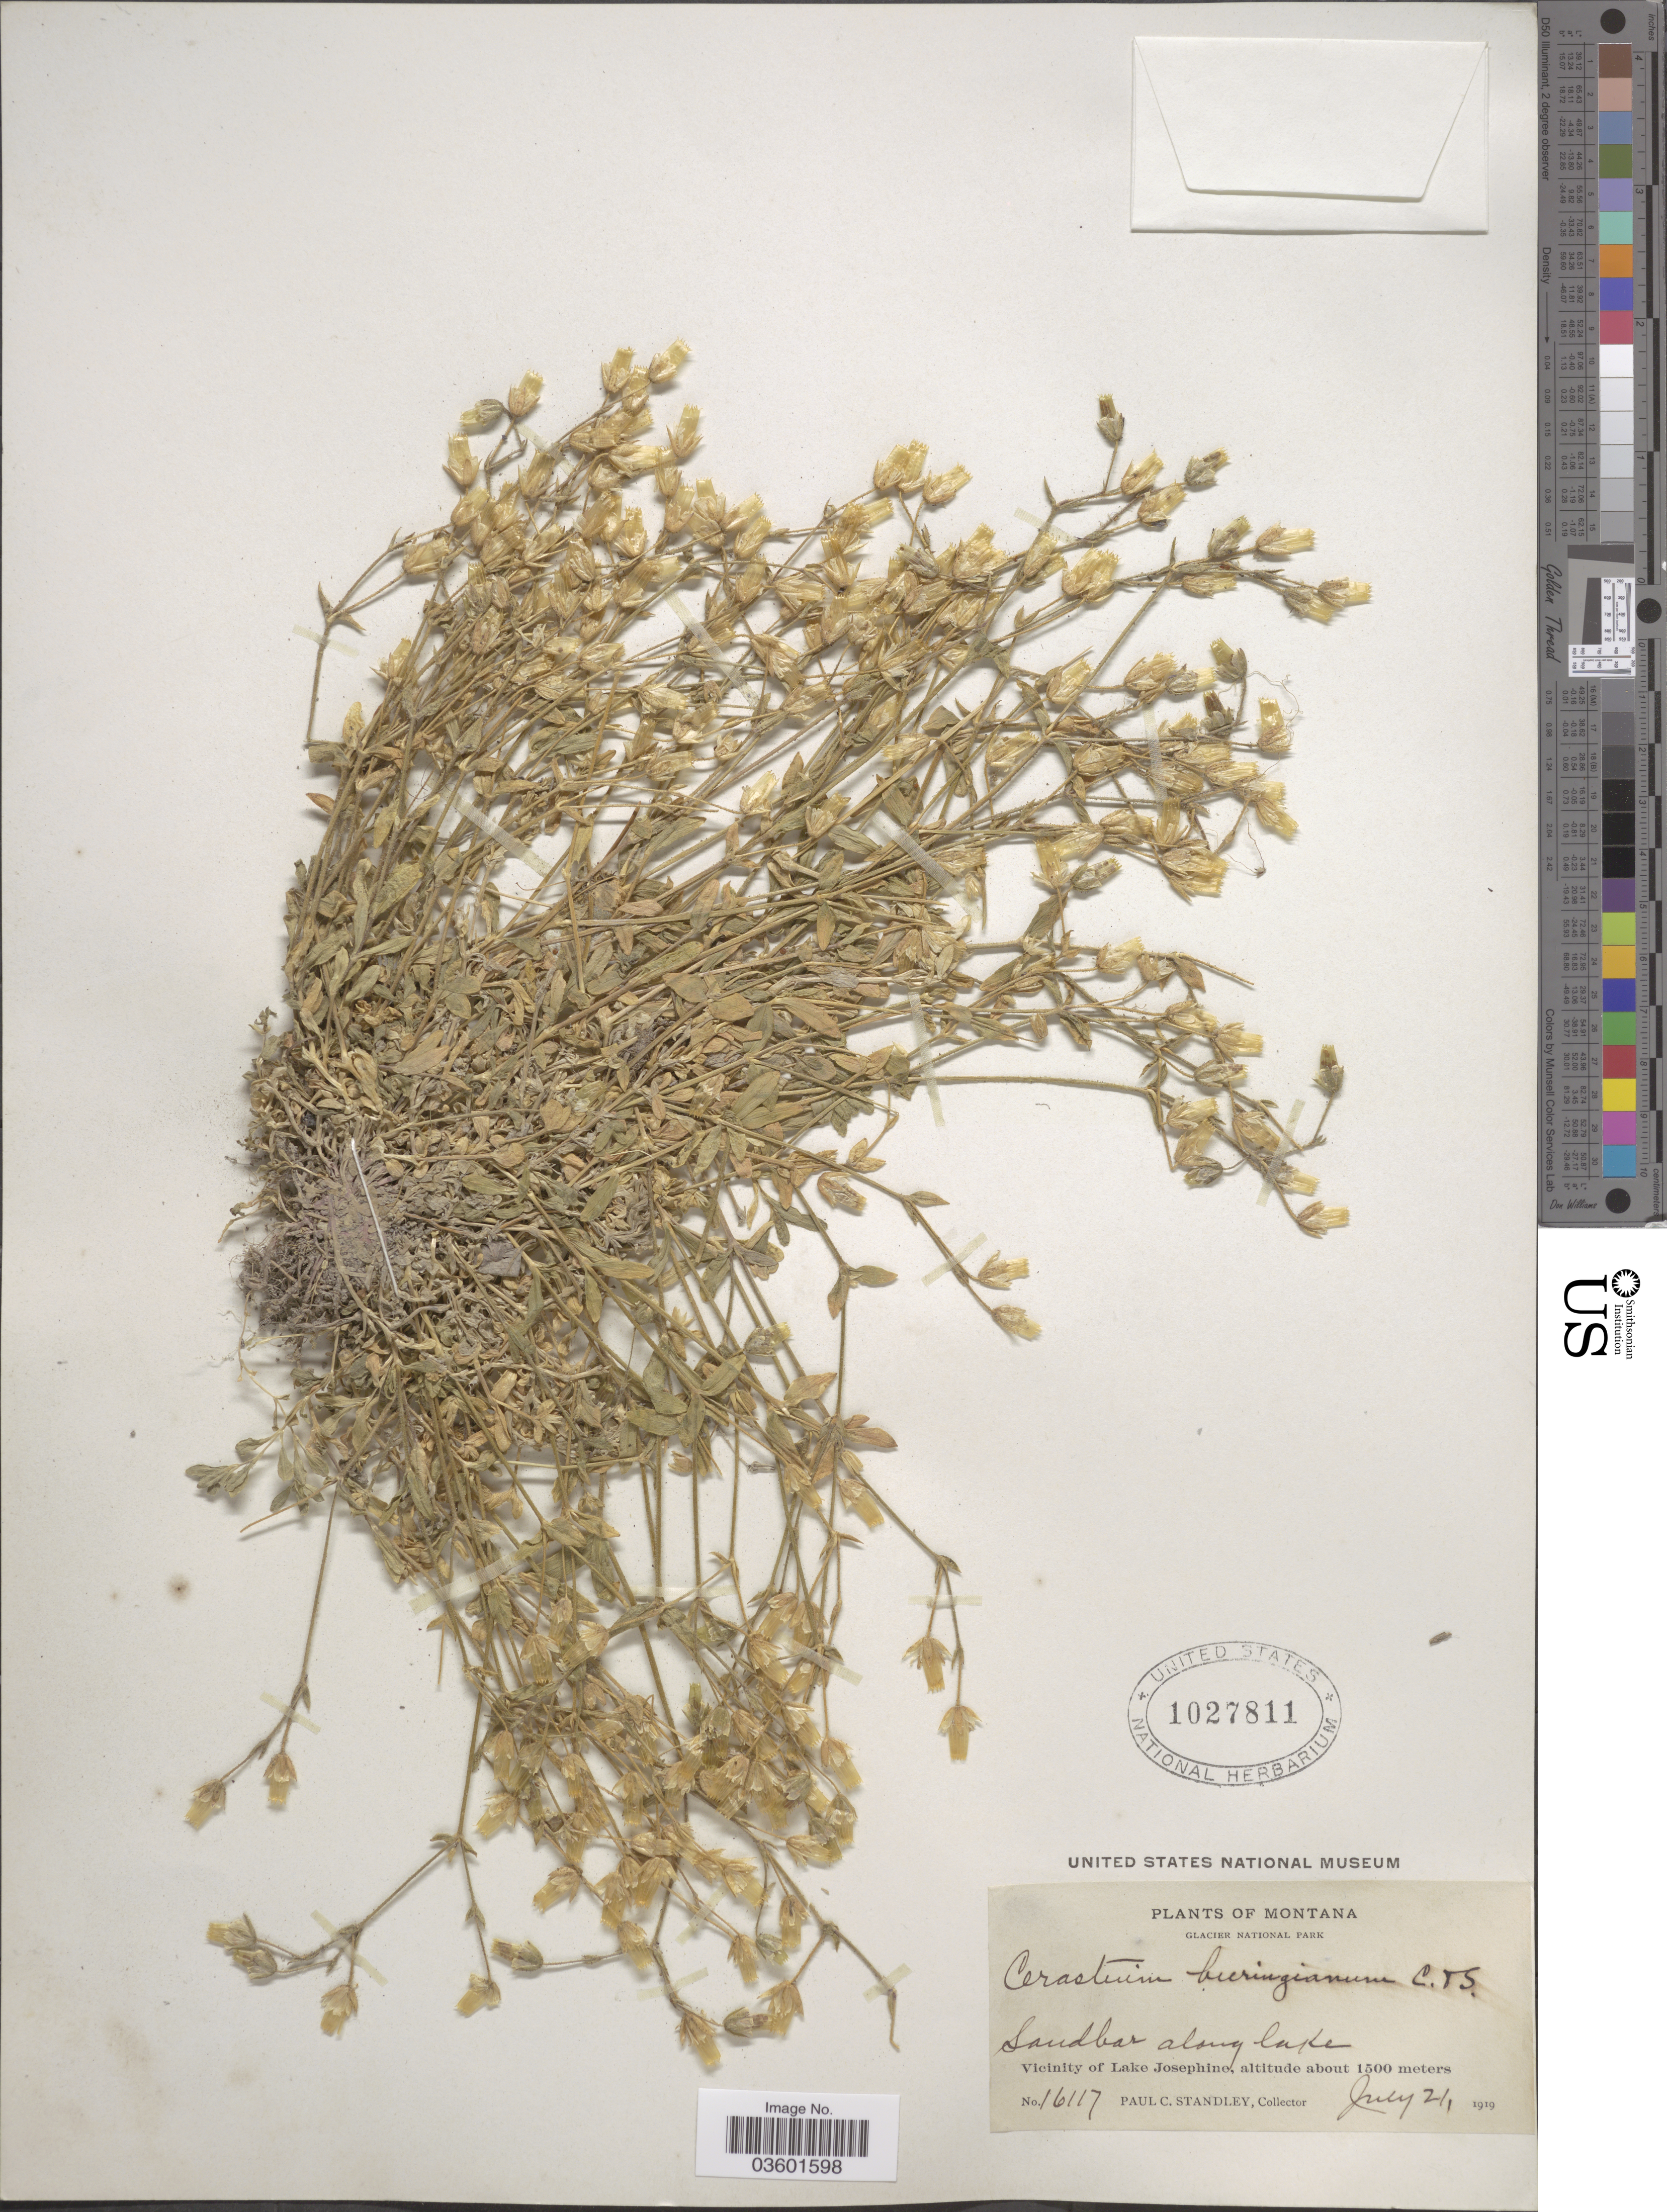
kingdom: Plantae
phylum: Tracheophyta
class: Magnoliopsida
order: Caryophyllales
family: Caryophyllaceae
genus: Cerastium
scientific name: Cerastium beeringianum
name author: Cham. & Schltdl.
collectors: P. C. Standley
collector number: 16117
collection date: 1919-07-21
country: United States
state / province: Montana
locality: Glacier National Park. Vicinity of Lake Josephine.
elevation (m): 1500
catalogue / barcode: US 1027811